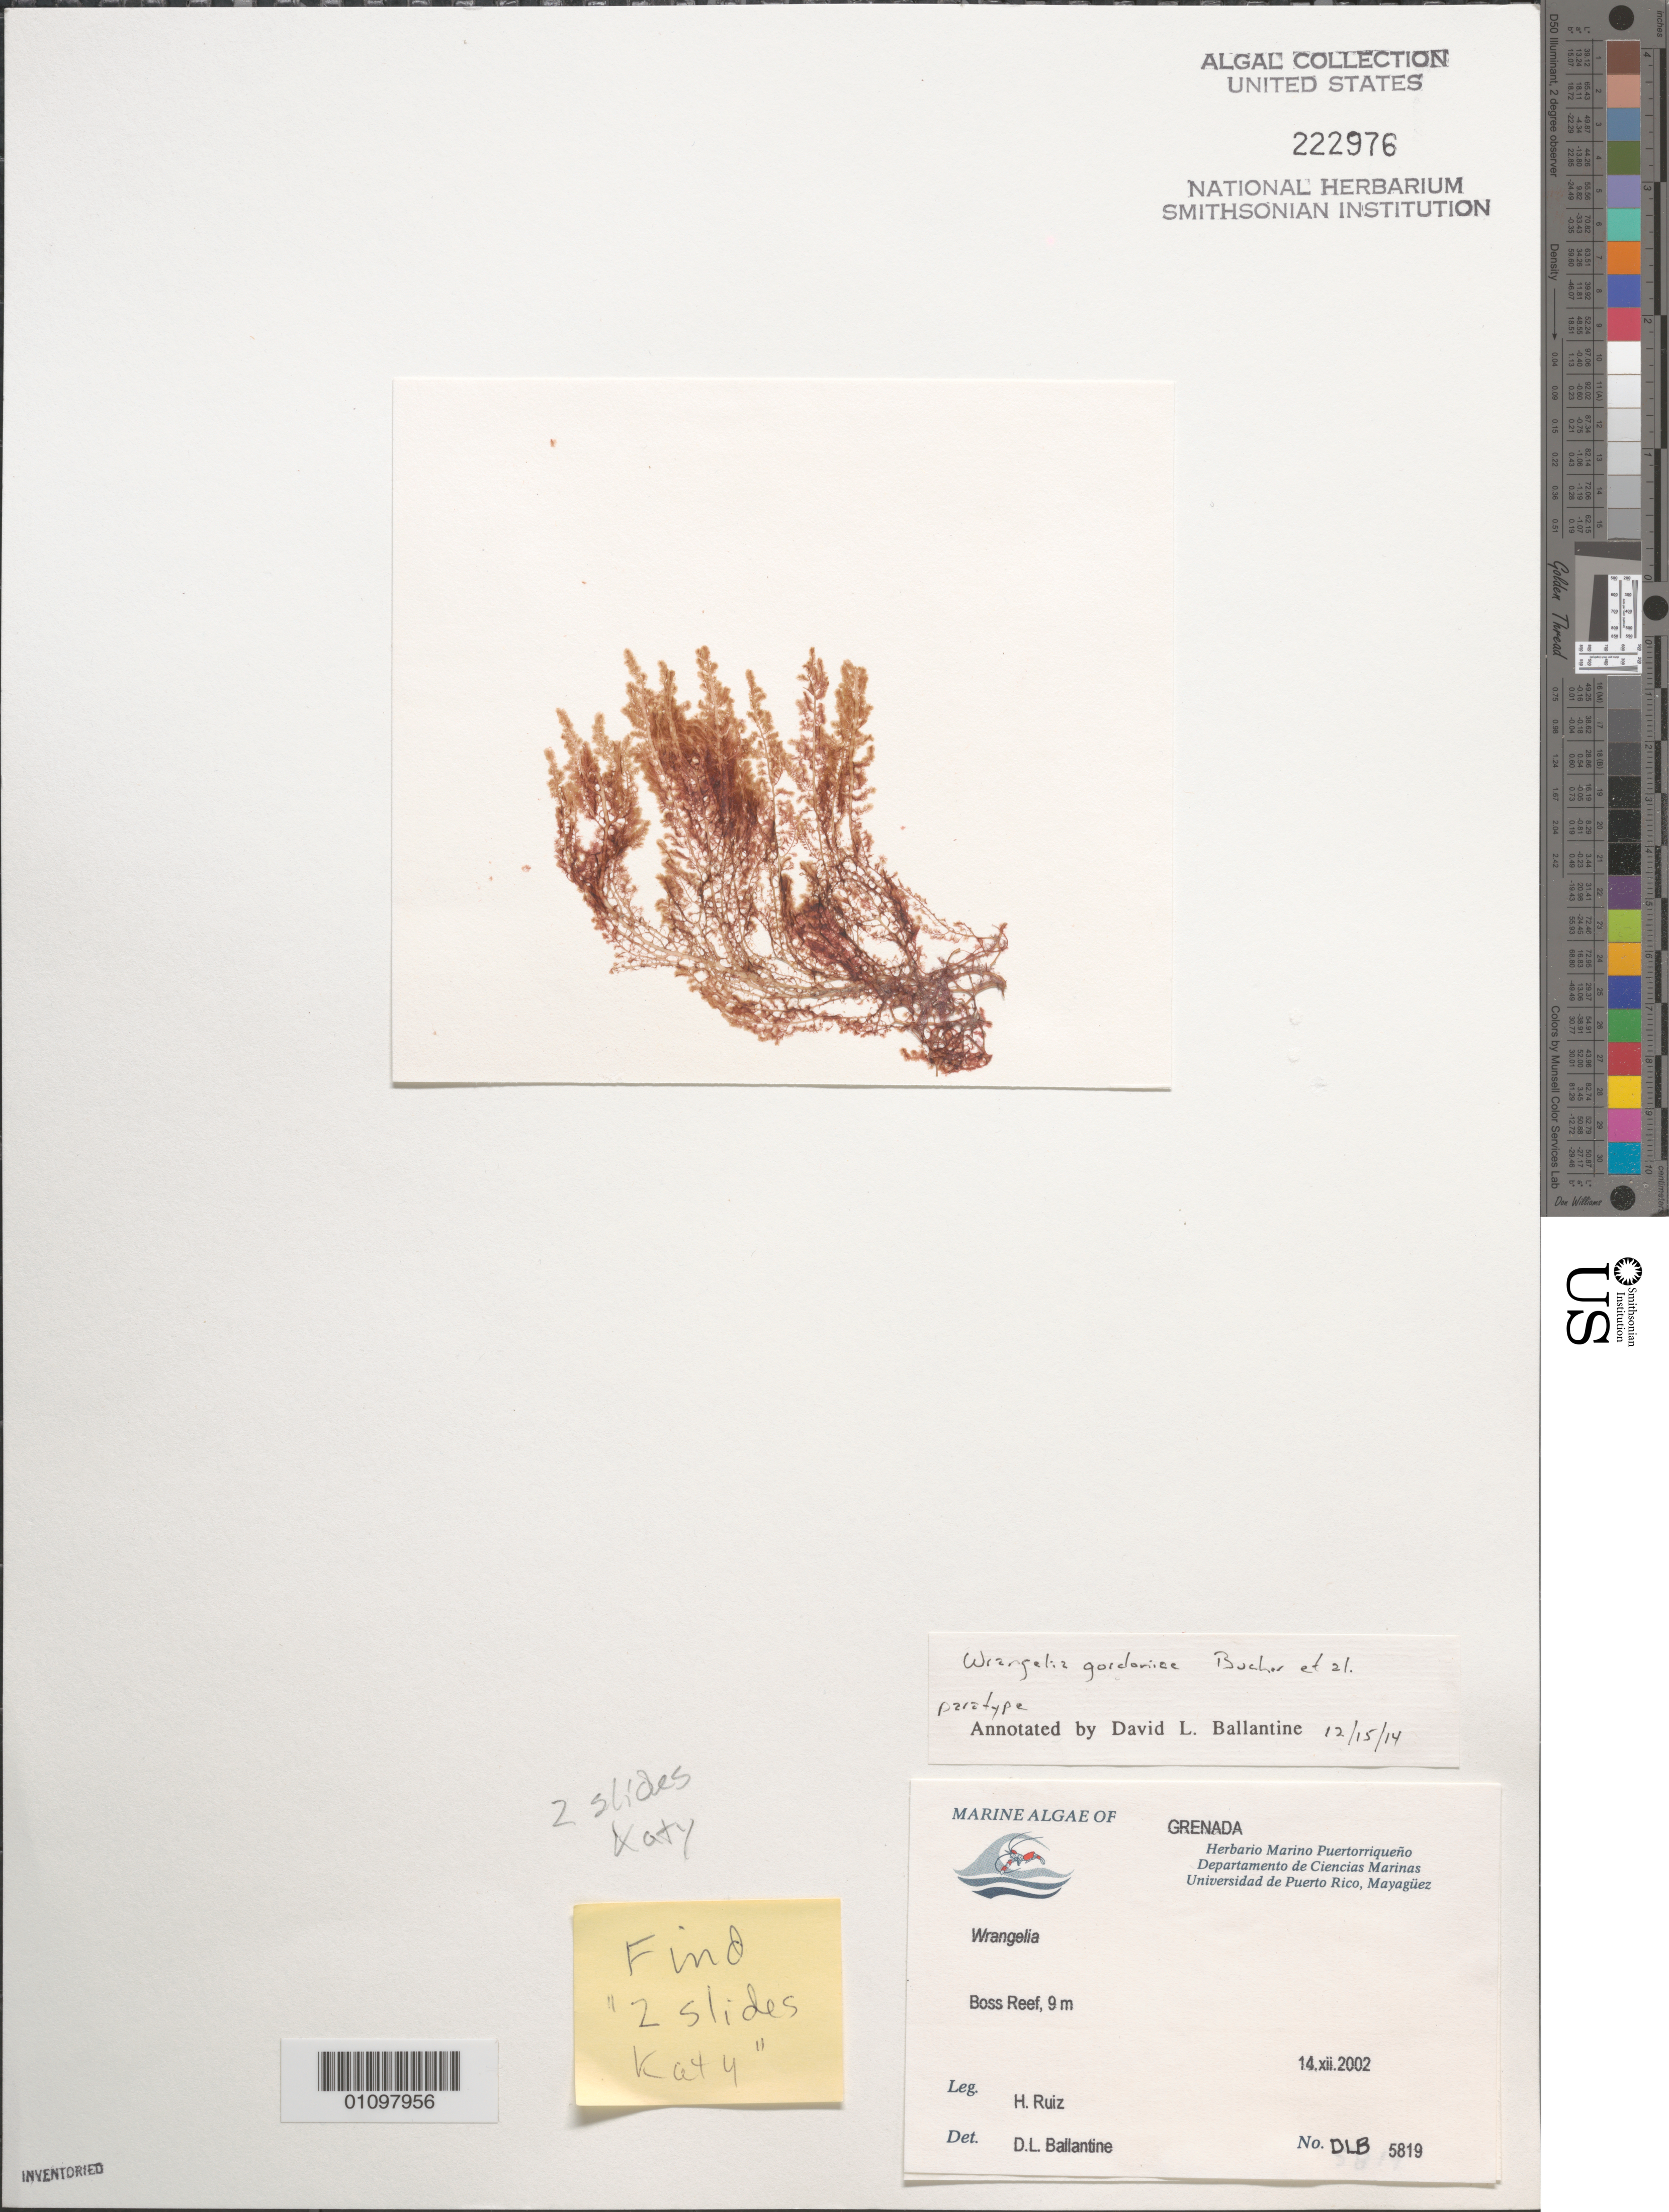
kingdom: Plantae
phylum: Rhodophyta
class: Florideophyceae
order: Ceramiales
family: Wrangeliaceae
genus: Wrangelia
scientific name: Wrangelia gordoniae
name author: K.E. Bucher et al.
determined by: Ballantine, D. L.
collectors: H. Ruiz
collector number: DLB 5819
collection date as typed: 14 Dec 2002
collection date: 2002-12-14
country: Grenada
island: Grenadine Islands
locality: Boss Reef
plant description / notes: Paratype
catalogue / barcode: US 222976